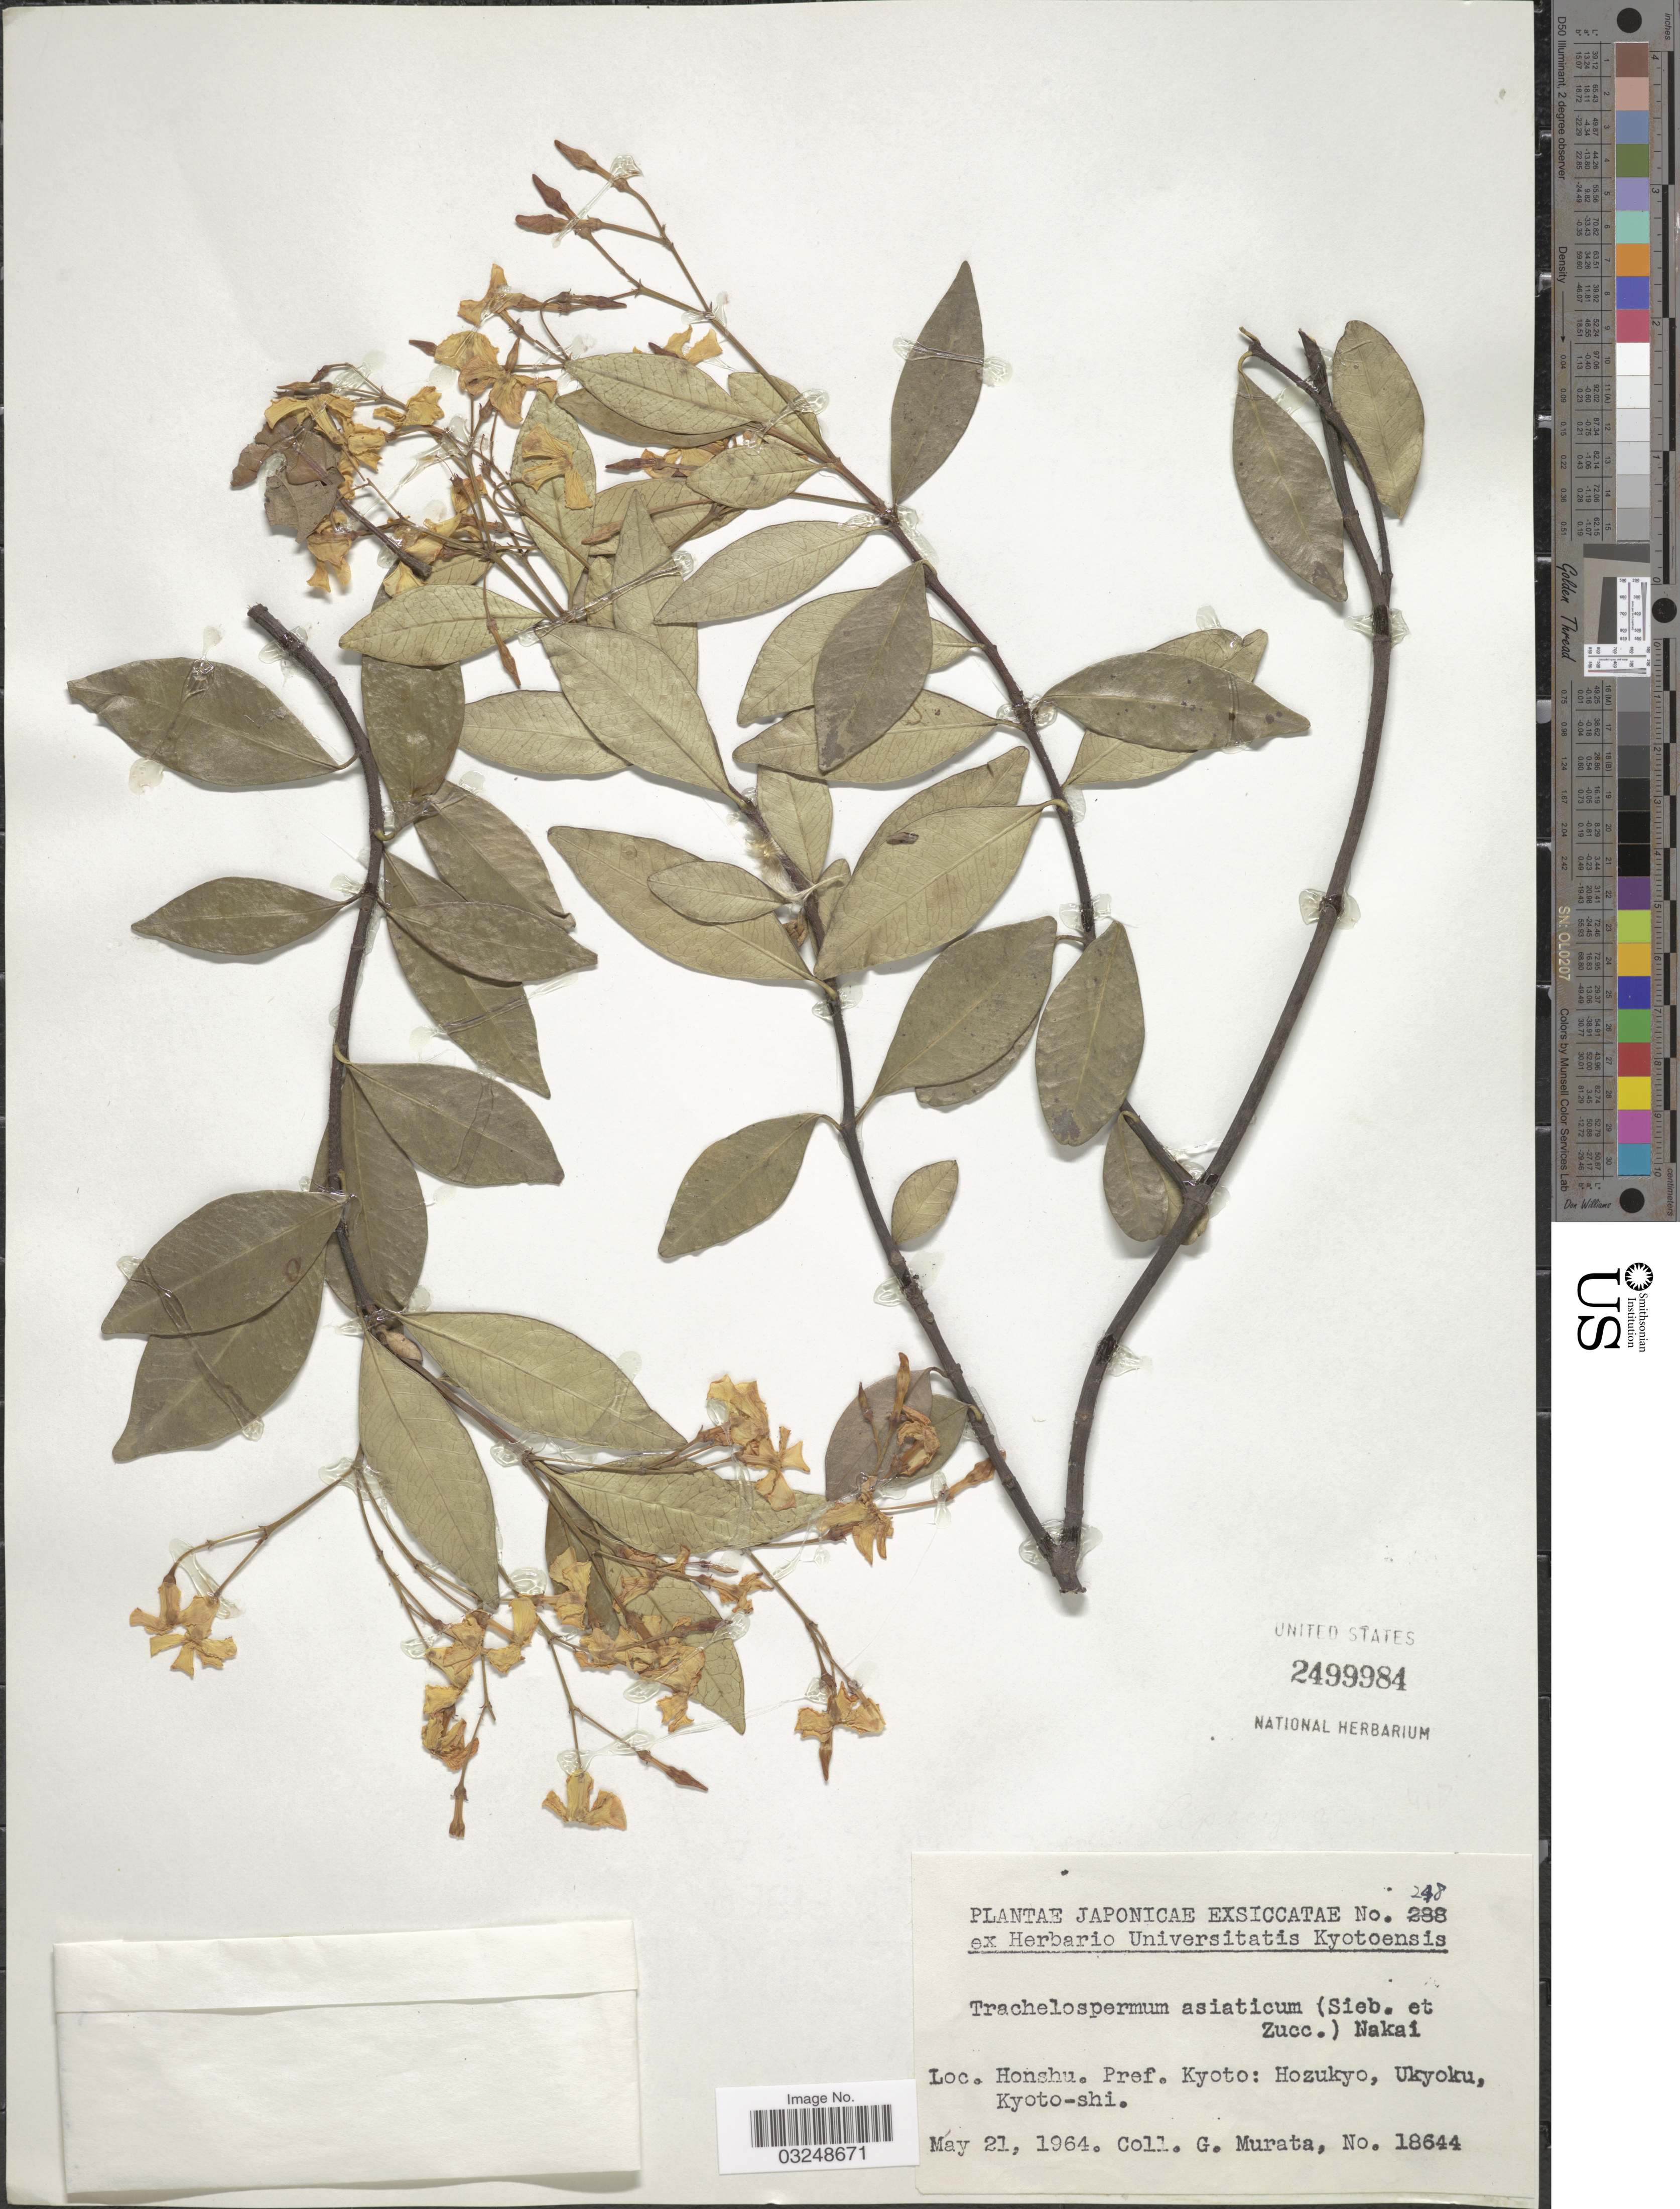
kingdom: Plantae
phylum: Tracheophyta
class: Magnoliopsida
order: Gentianales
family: Apocynaceae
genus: Trachelospermum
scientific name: Trachelospermum asiaticum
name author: (Siebold & Zucc.) Nakai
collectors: G. Murata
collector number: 18644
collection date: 1964-05-21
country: Japan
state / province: Kyoto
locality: Honshu. Pref. Kyoto: Hozukyo, Ukyokyu, Kyoto-shi.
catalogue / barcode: US 2499984